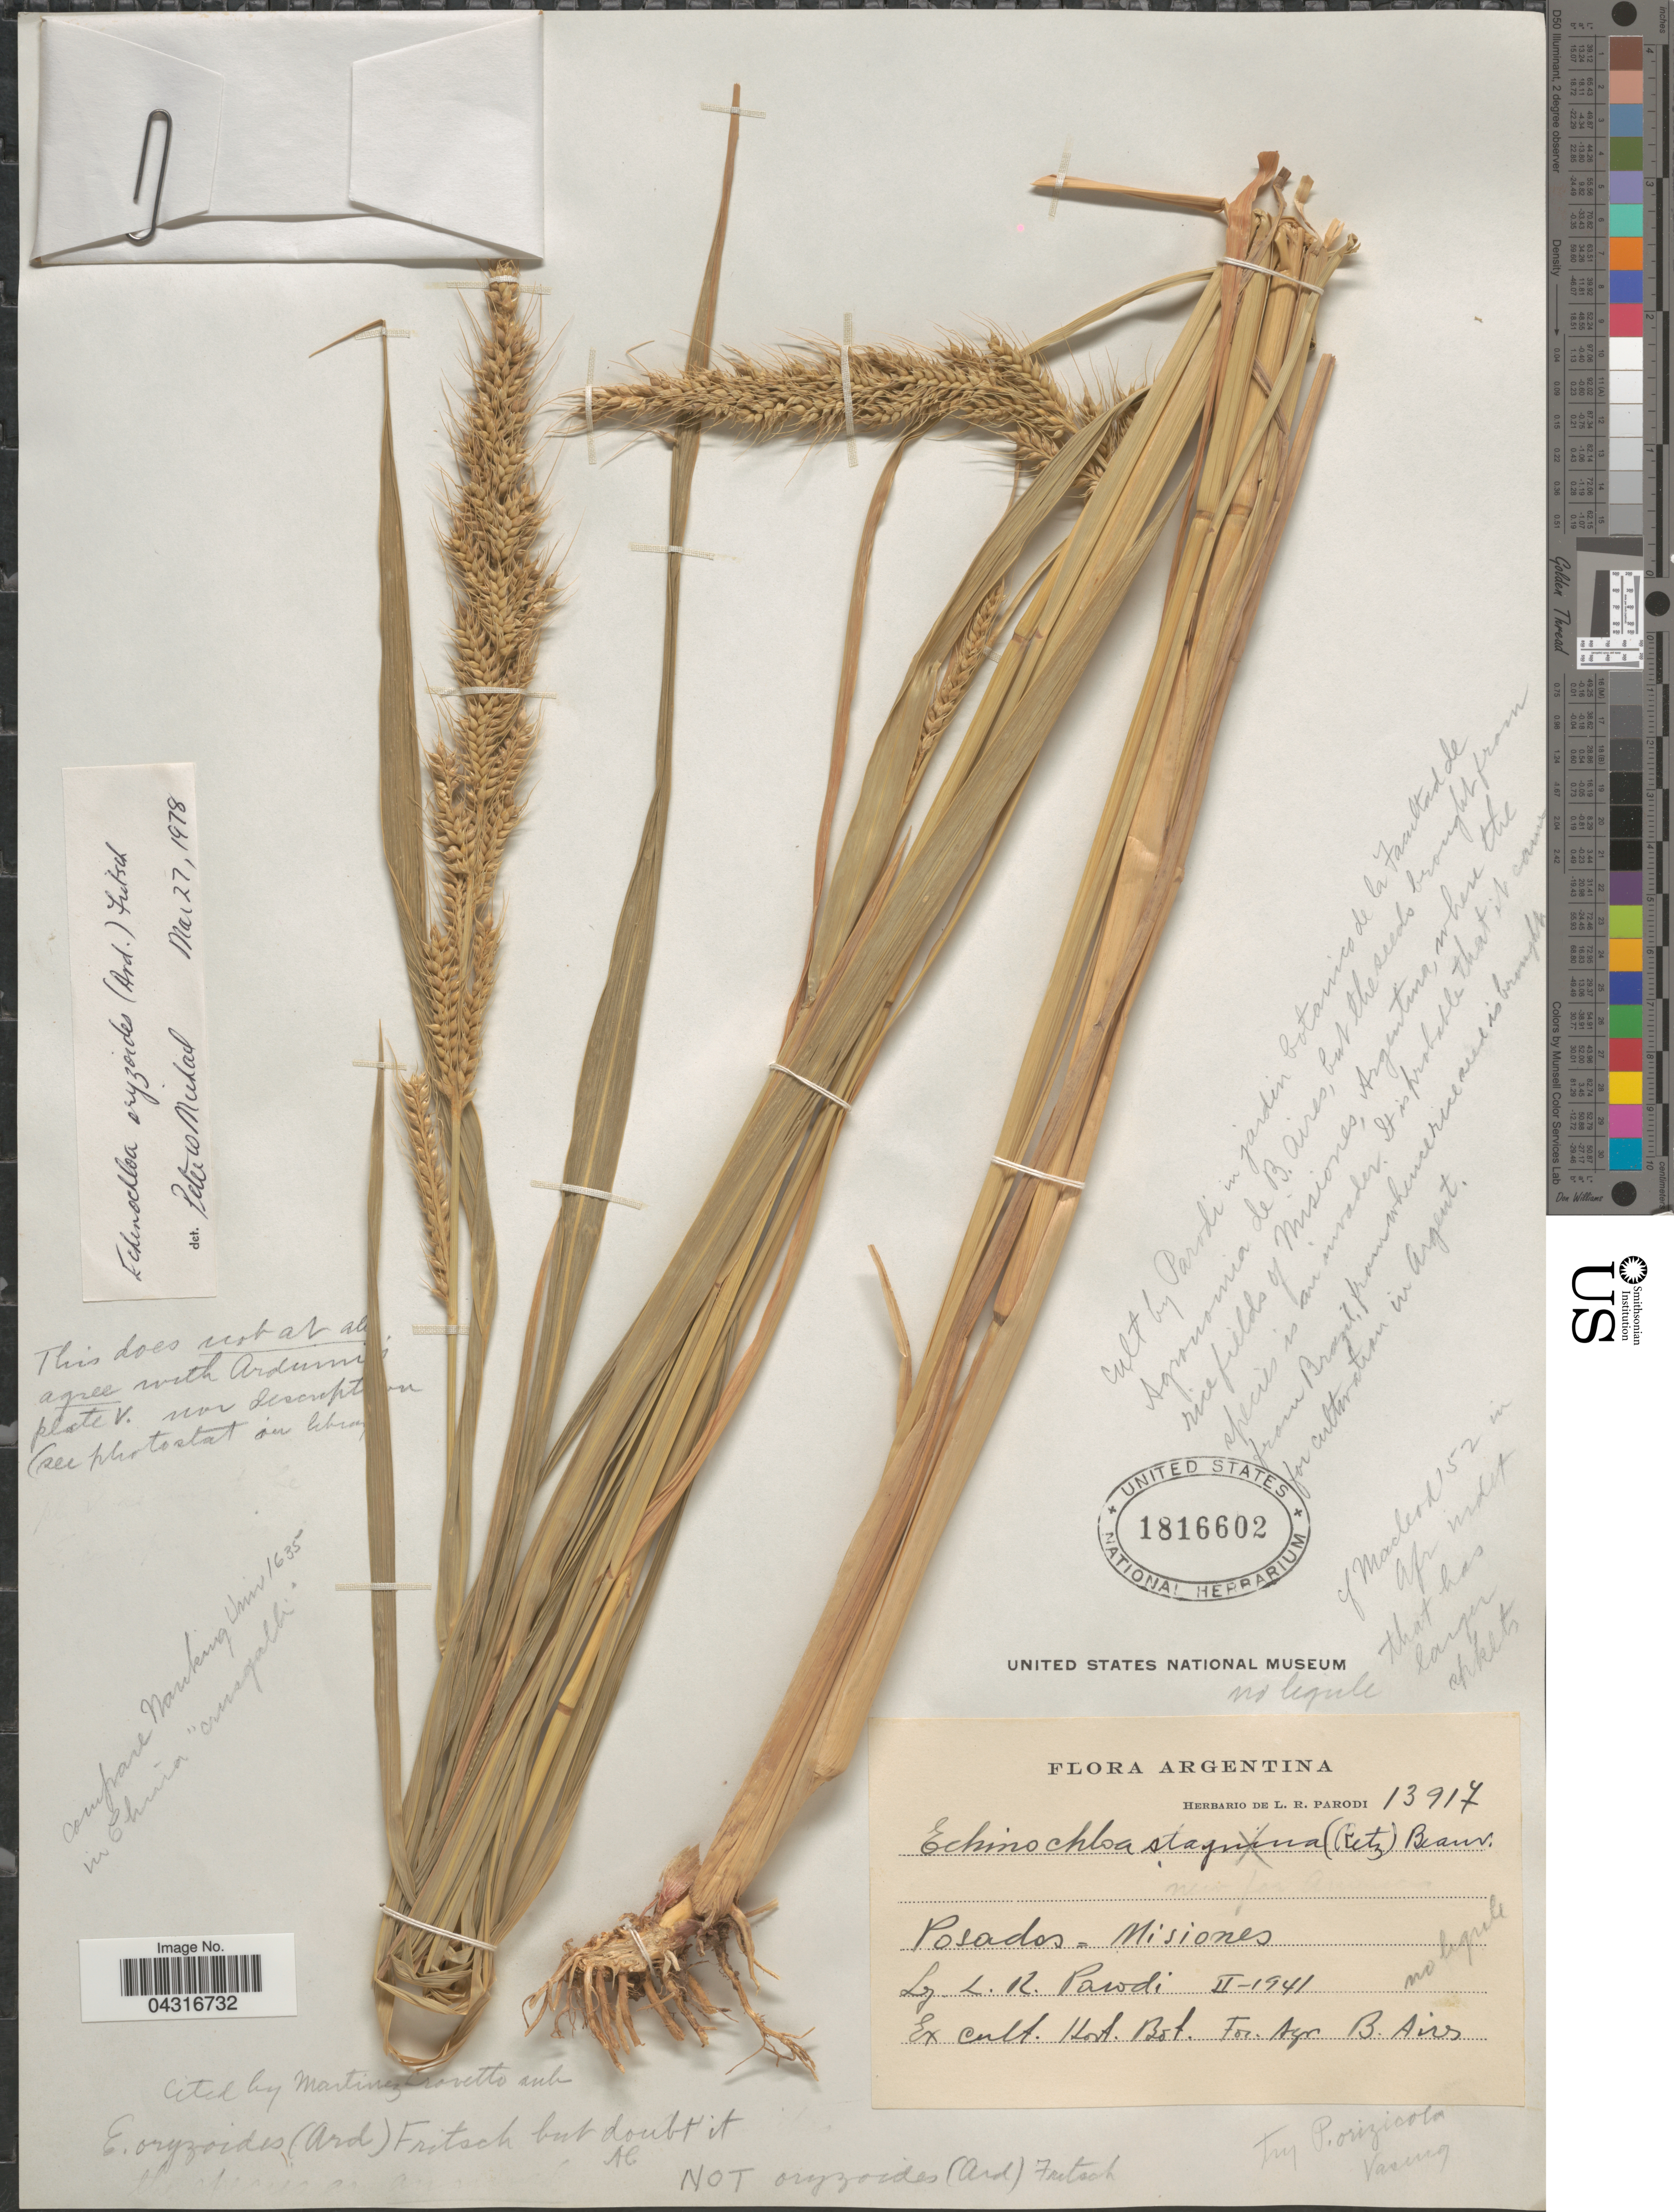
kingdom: Plantae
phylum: Tracheophyta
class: Liliopsida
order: Poales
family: Poaceae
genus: Echinochloa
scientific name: Echinochloa oryzoides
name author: (Ard.) Fritsch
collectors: L. R. Parodi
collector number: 13917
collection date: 1941-02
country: Argentina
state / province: Misiones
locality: Posados.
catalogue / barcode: US 1816602